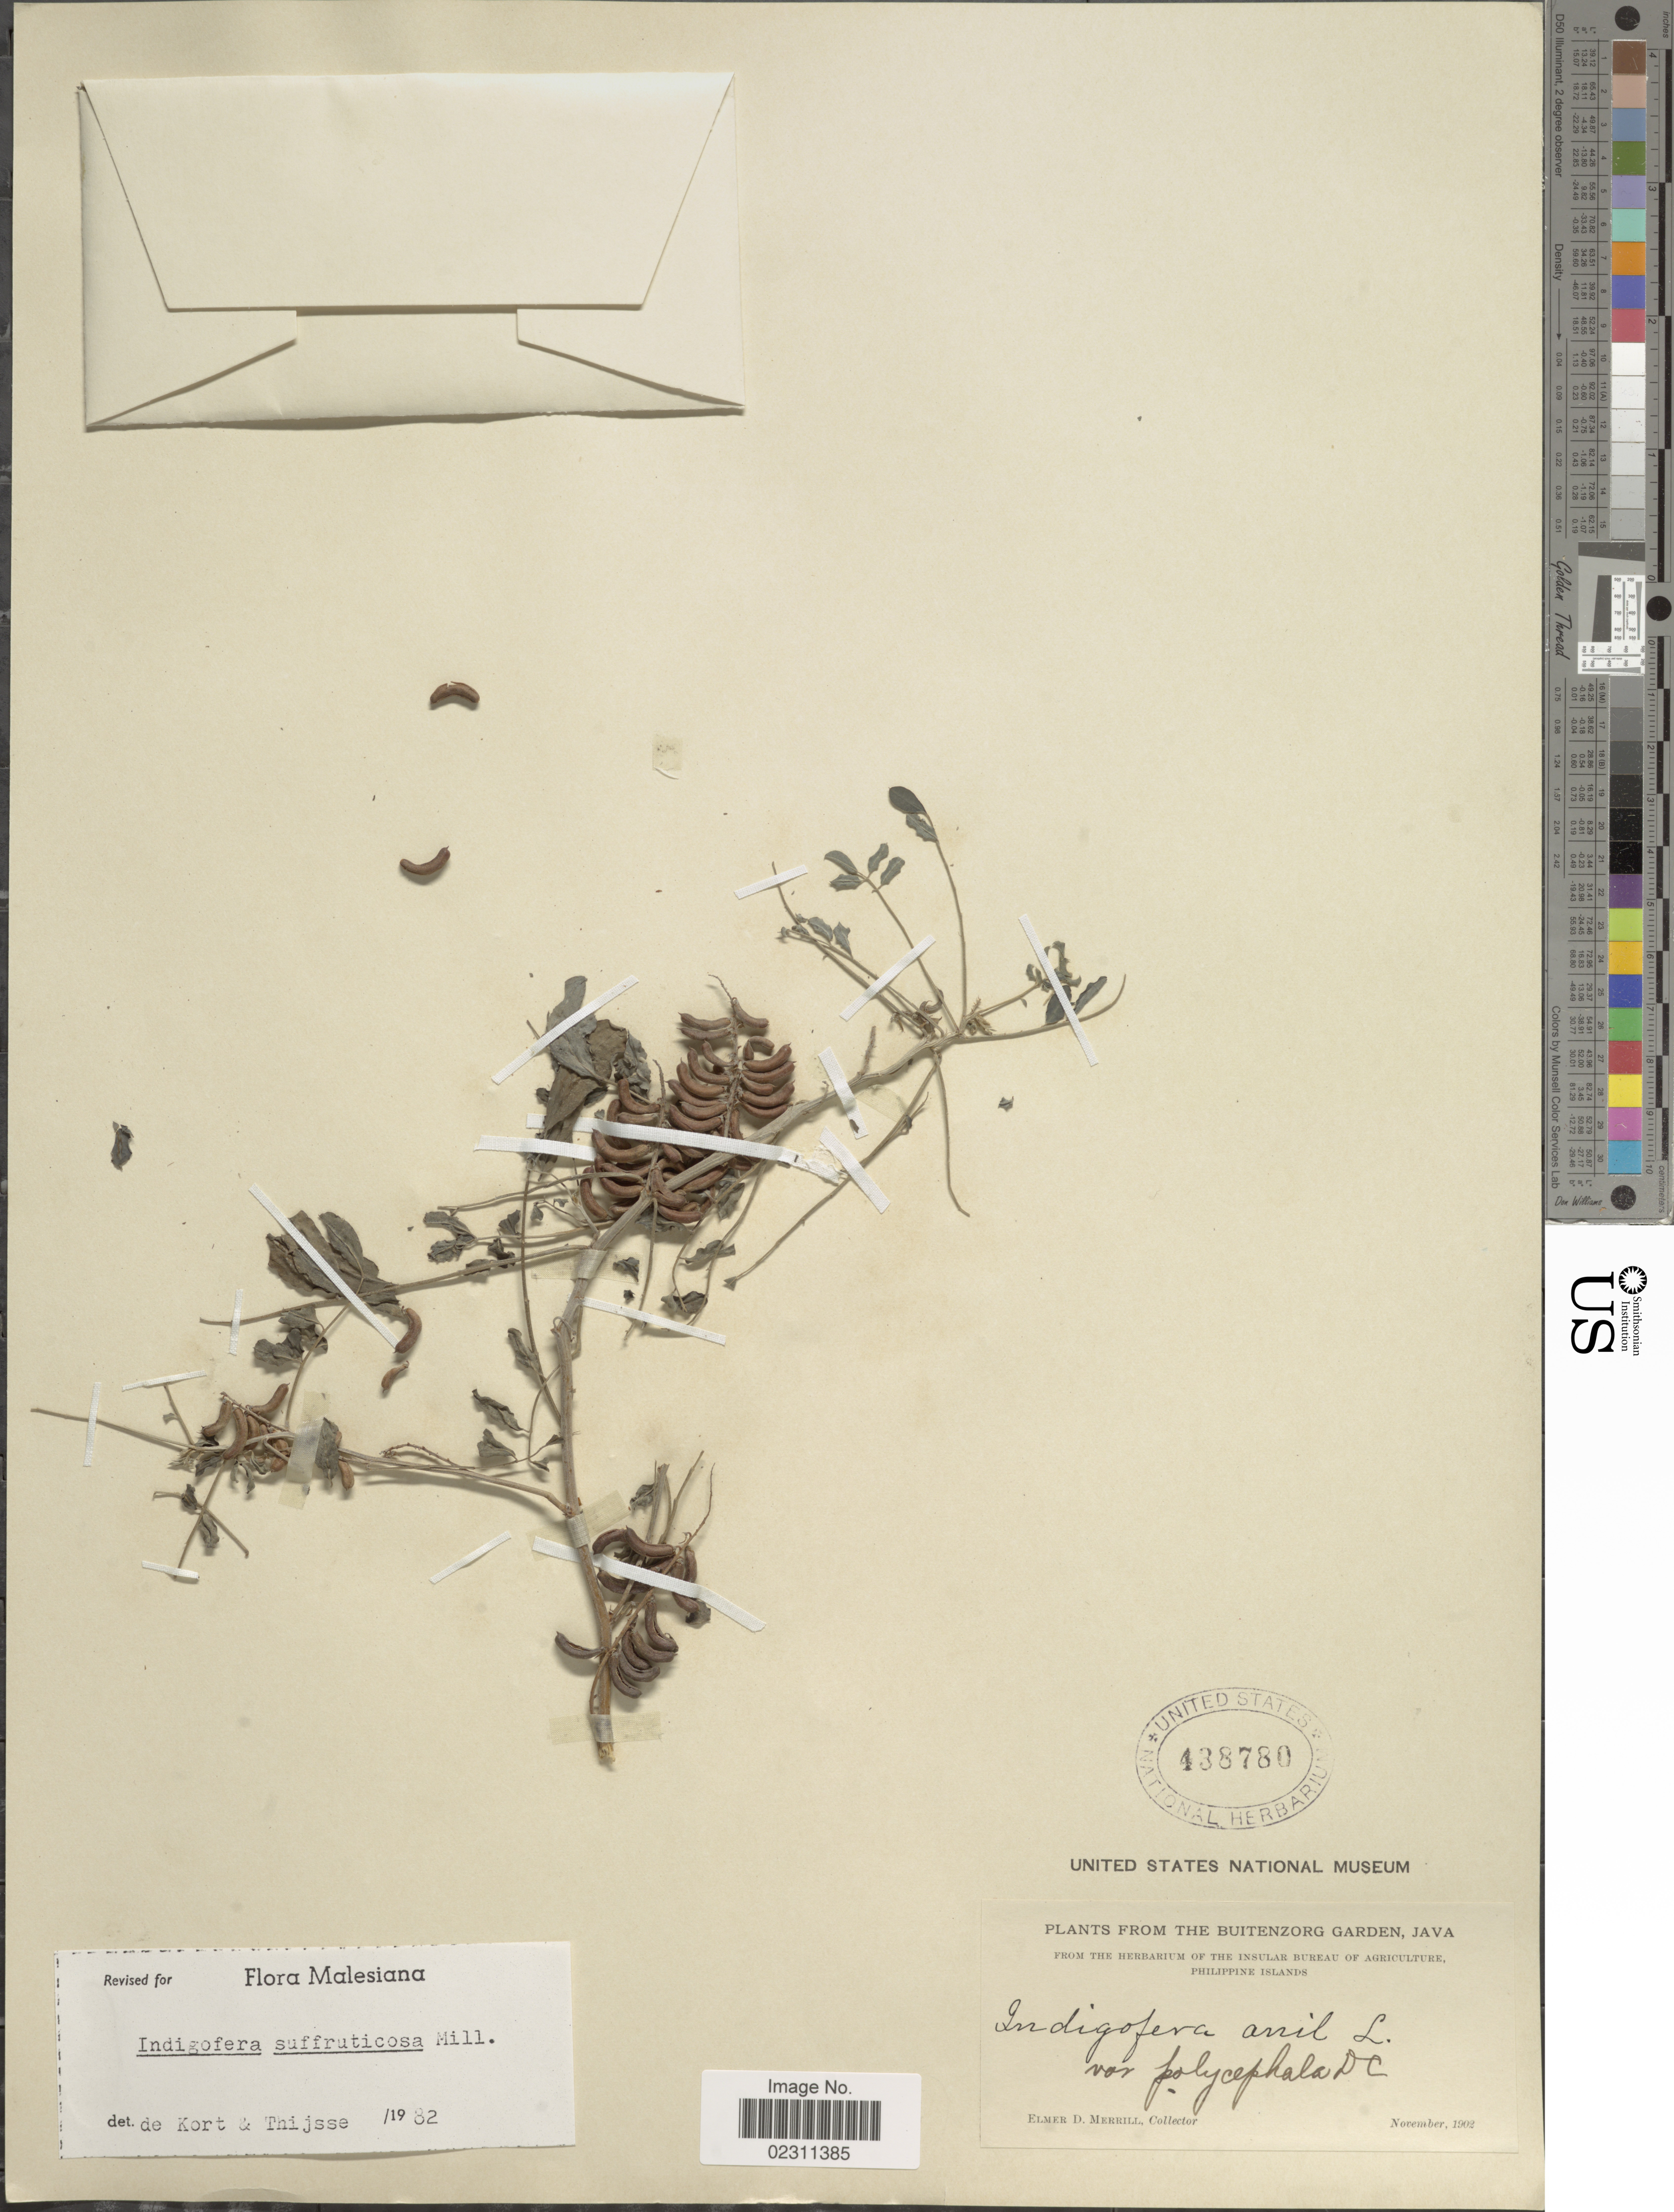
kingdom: Plantae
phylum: Tracheophyta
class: Magnoliopsida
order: Fabales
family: Fabaceae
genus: Indigofera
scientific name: Indigofera suffruticosa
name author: Mill.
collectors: E. D. Merrill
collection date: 1902-11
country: Indonesia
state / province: Java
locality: Buitenzorg Garden, Java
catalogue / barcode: US 438780